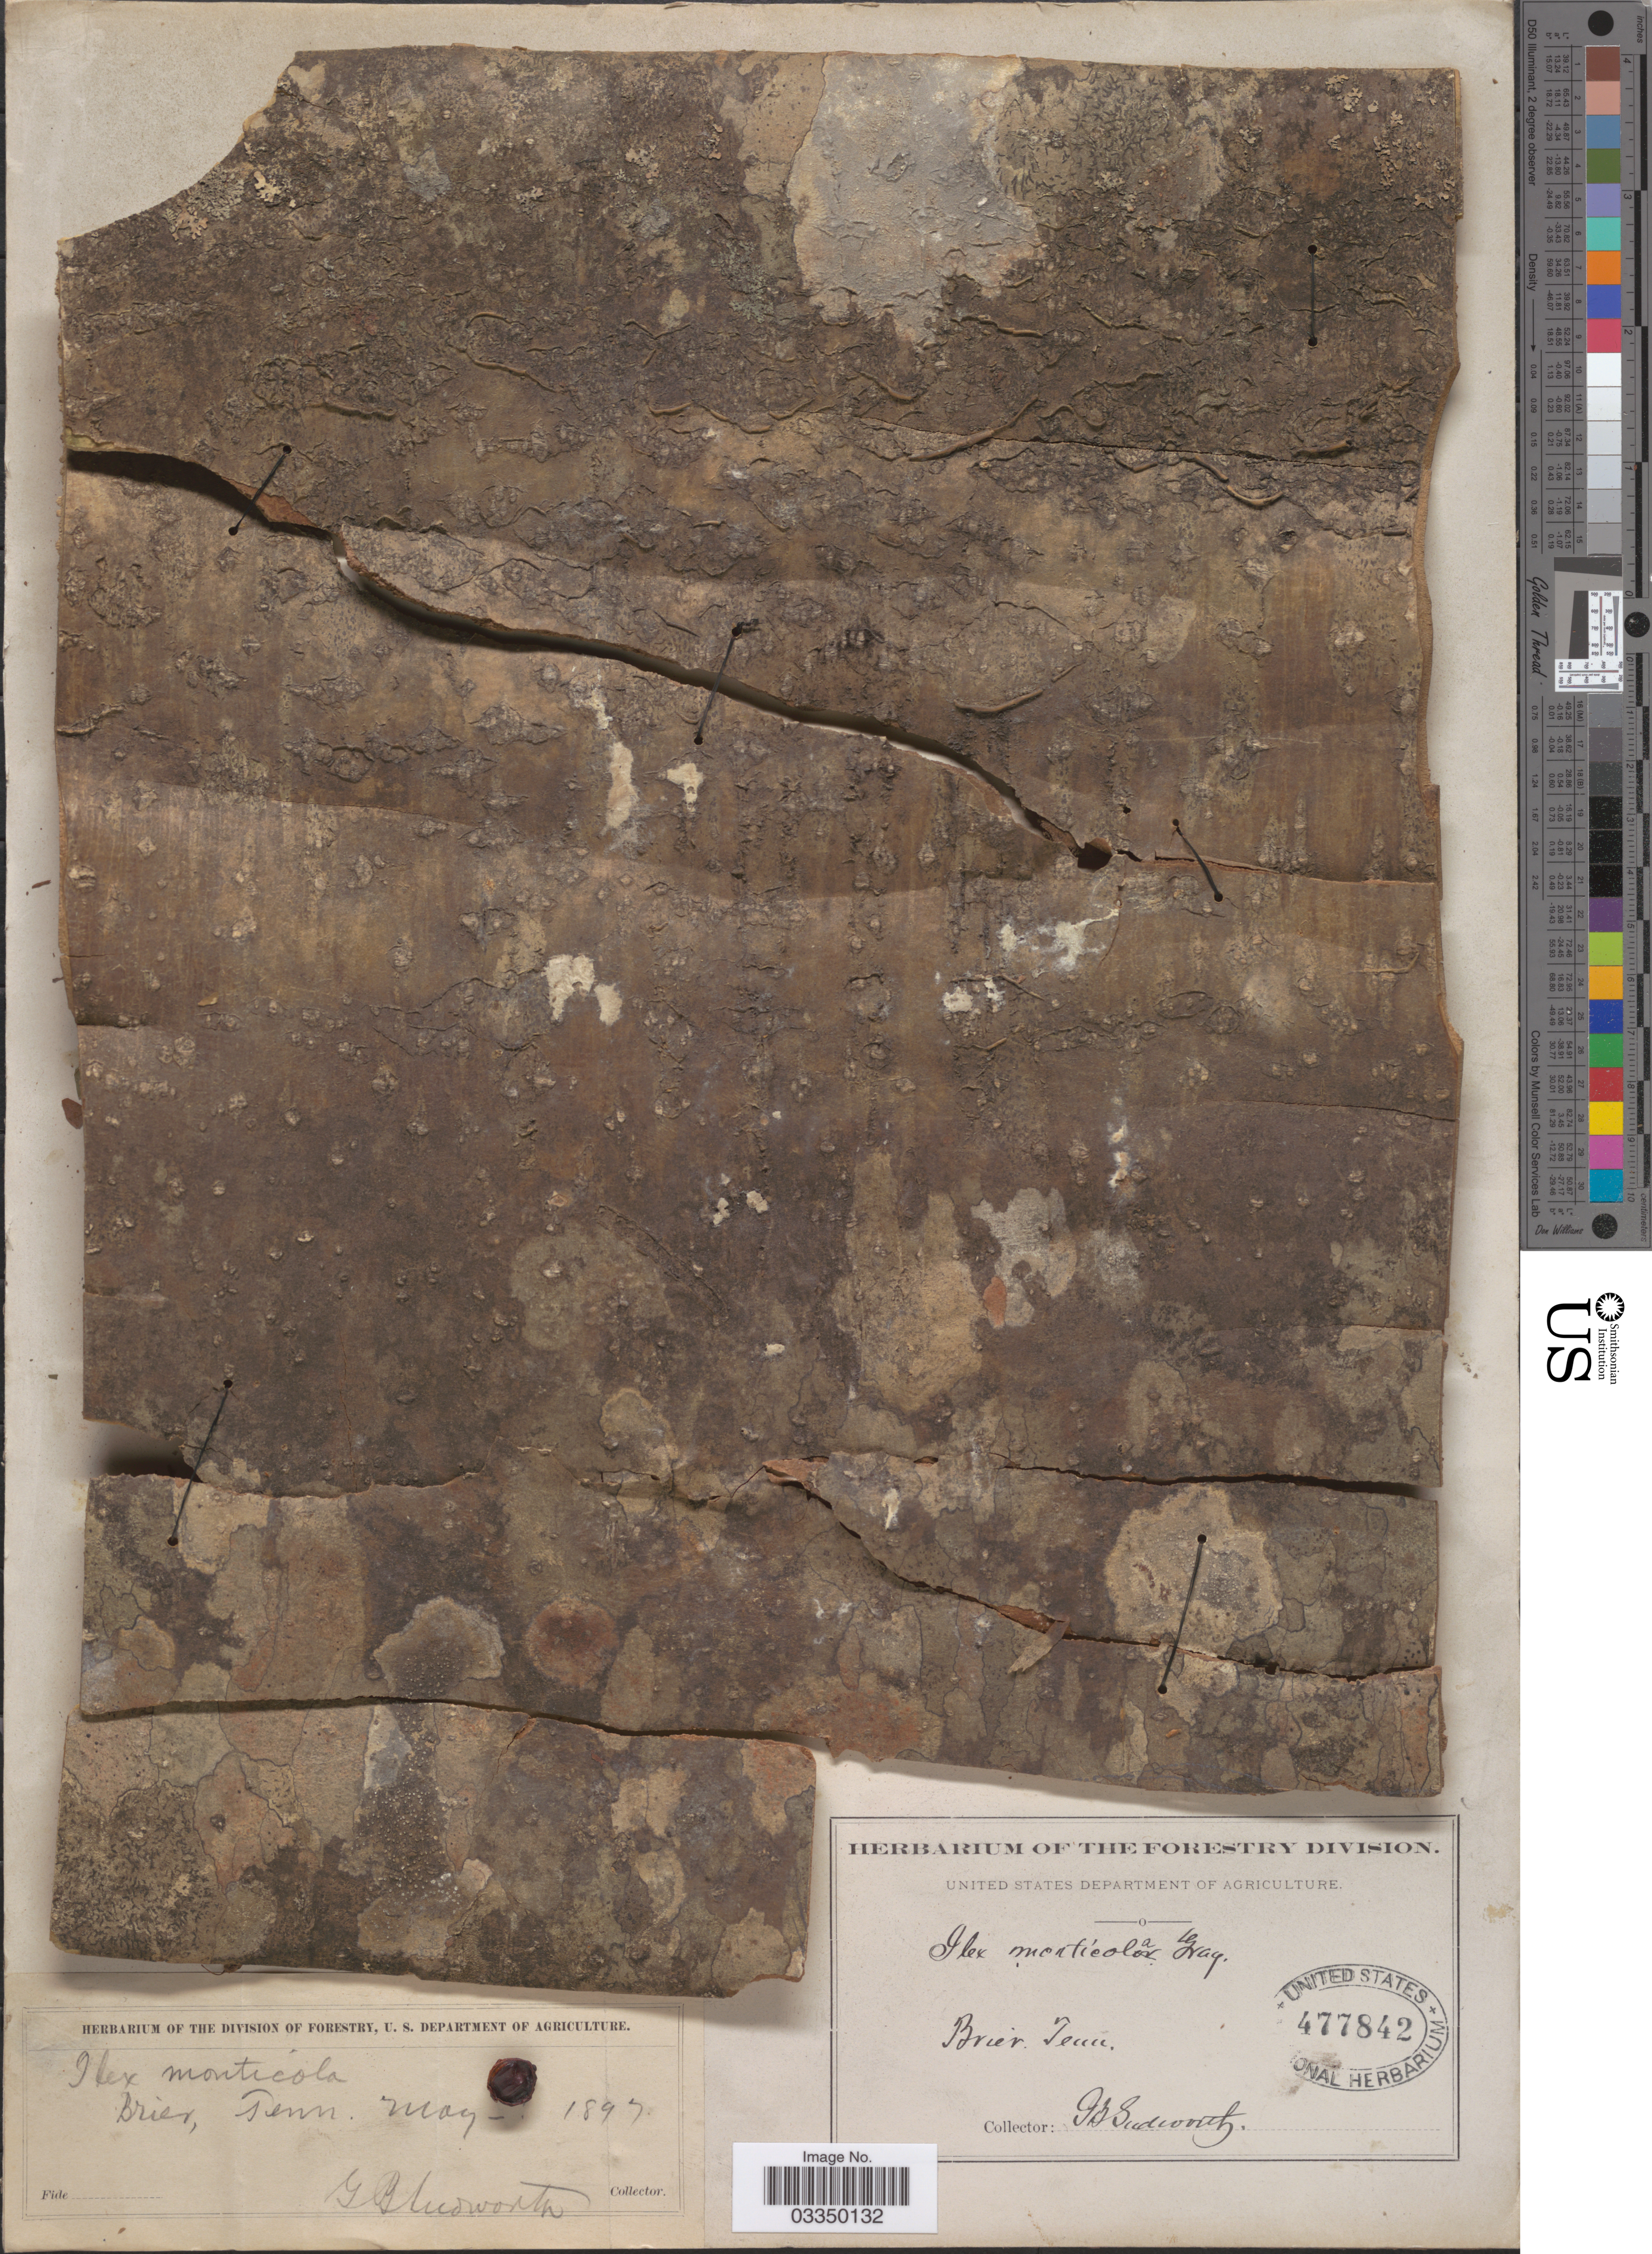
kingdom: Plantae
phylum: Tracheophyta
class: Magnoliopsida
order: Aquifoliales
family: Aquifoliaceae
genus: Ilex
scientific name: Ilex montana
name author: Torr. & A. Gray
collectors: G. B. Sudworth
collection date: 1897-05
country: United States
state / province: Tennessee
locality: Brier.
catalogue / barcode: US 477842